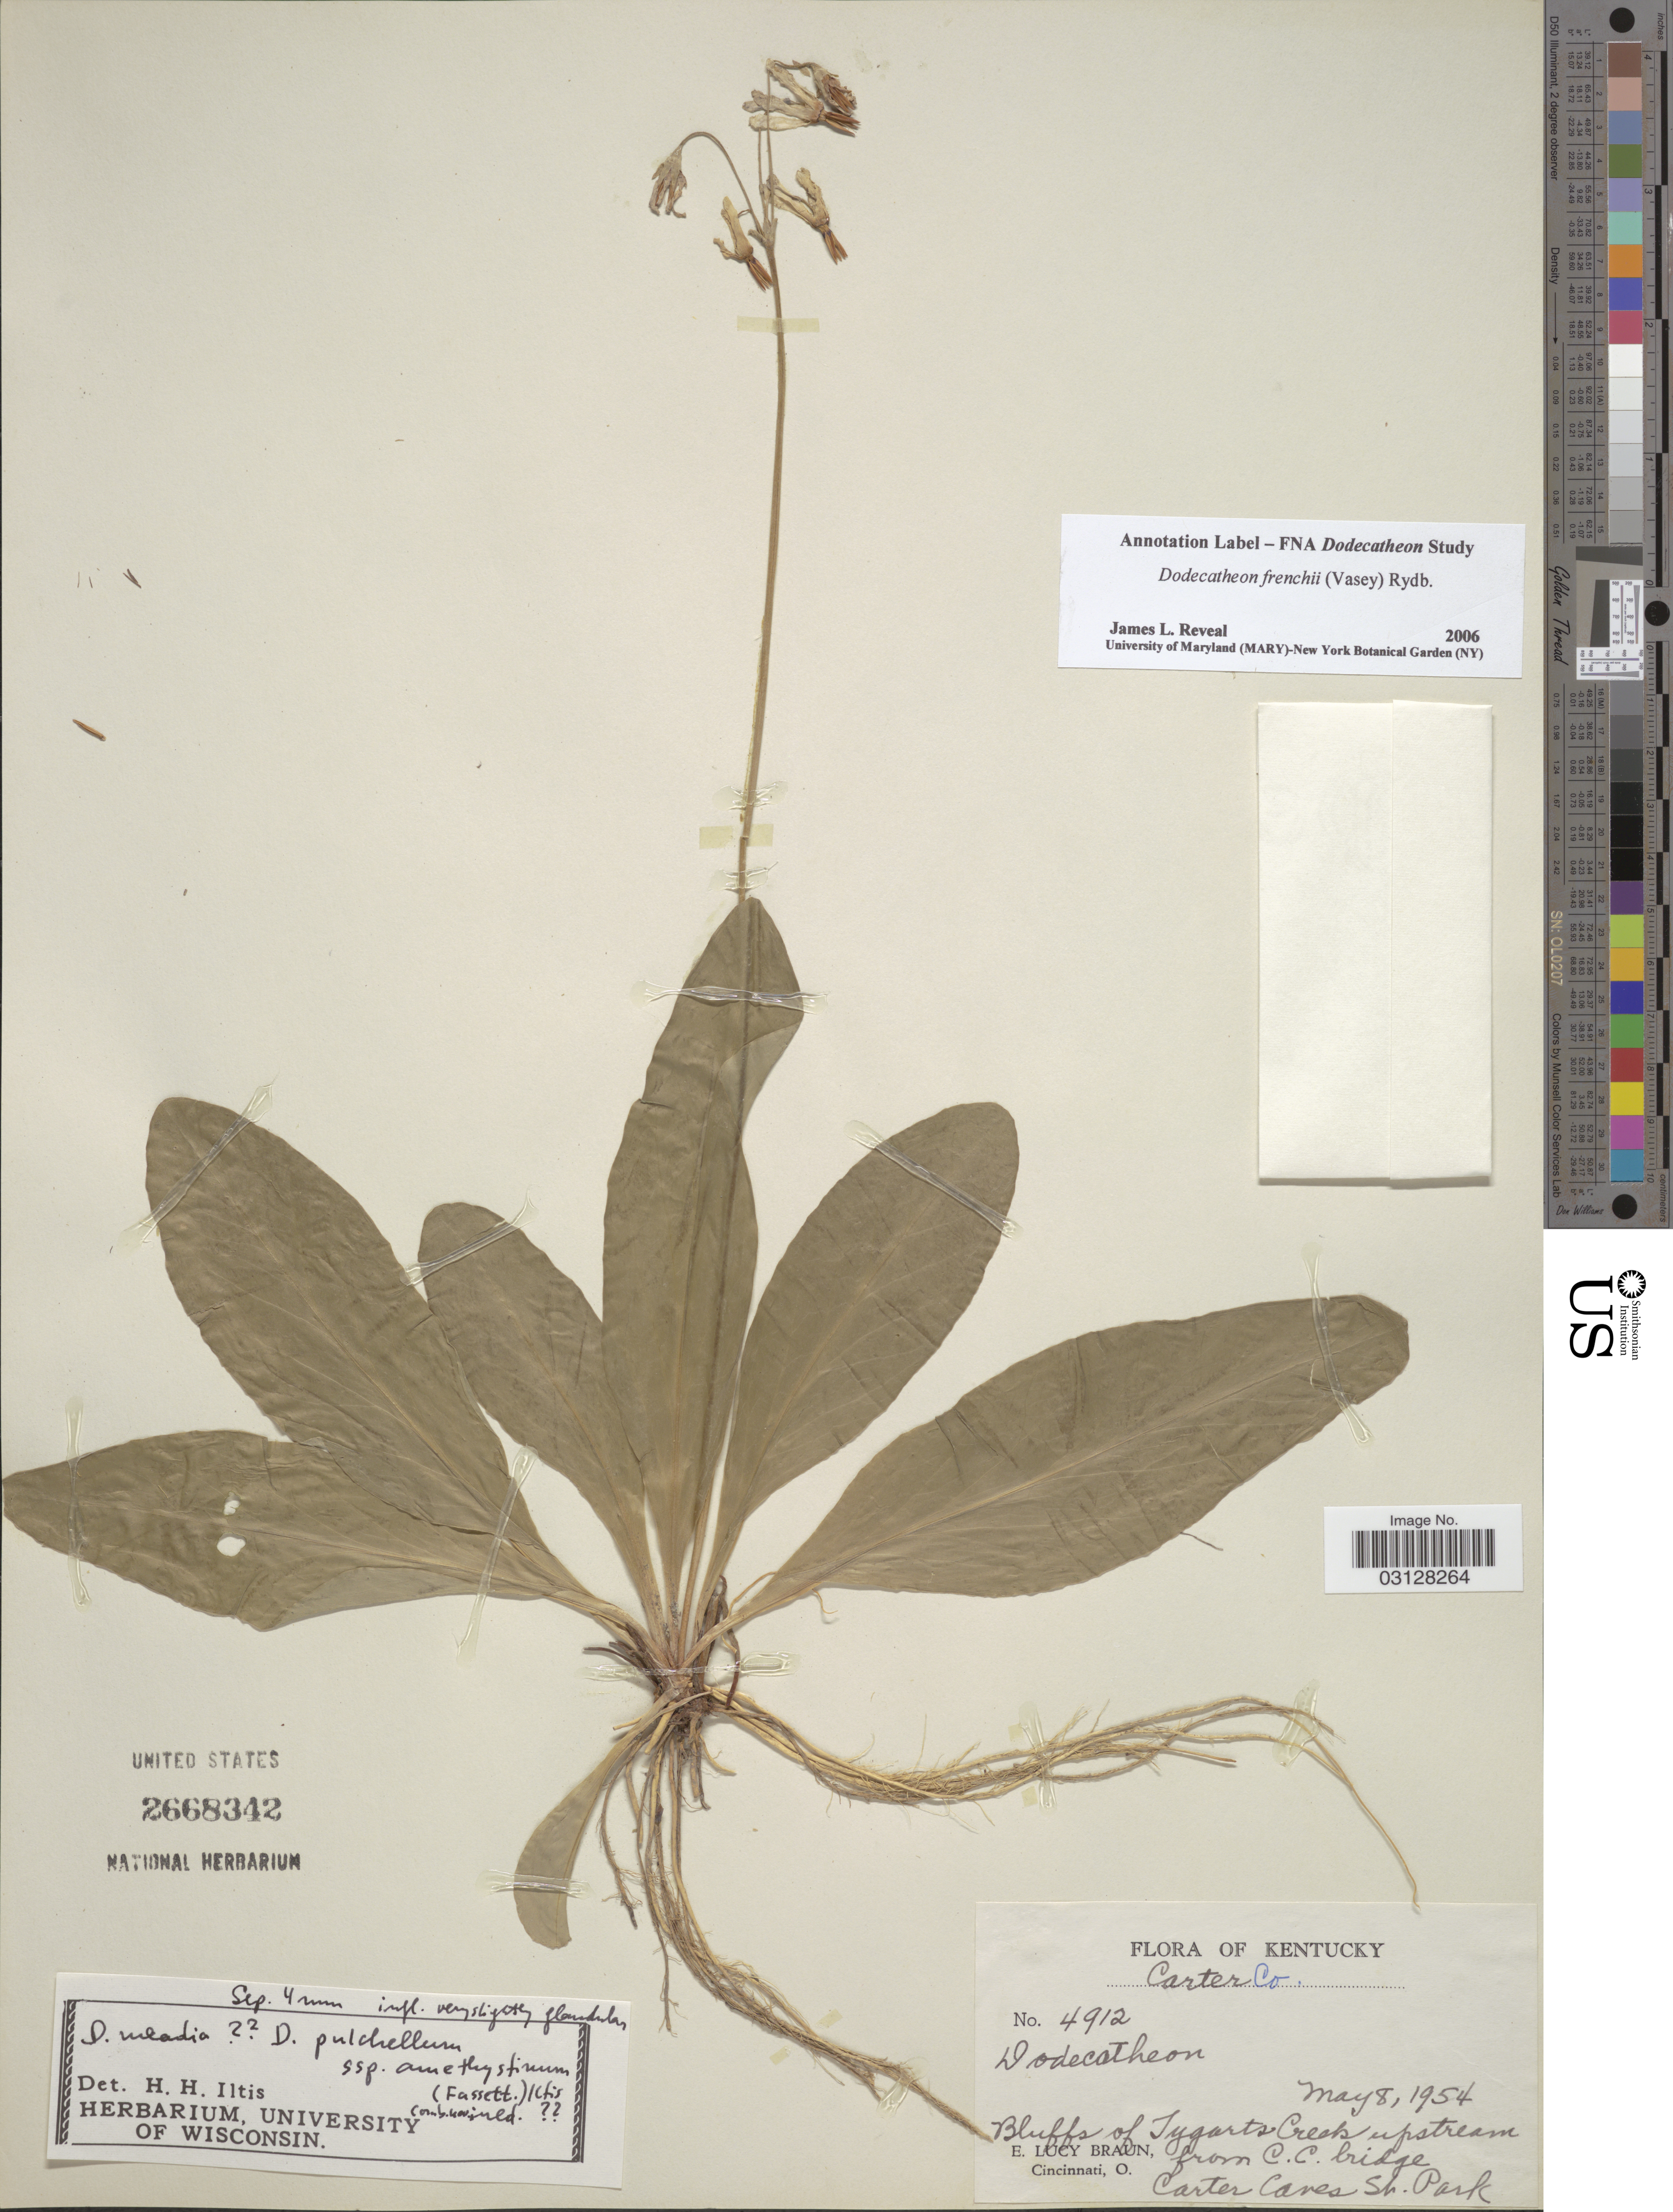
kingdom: Plantae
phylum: Tracheophyta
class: Magnoliopsida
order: Ericales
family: Primulaceae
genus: Dodecatheon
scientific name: Dodecatheon frenchii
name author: (Vasey) Rydb.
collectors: E. L. Braun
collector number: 4912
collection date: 1954-05-08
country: United States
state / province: Kentucky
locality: Carter Co. Bluffs of Tygarts Creek upstream from C.C. bridge. Carter Caves St. Park.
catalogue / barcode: US 2668342